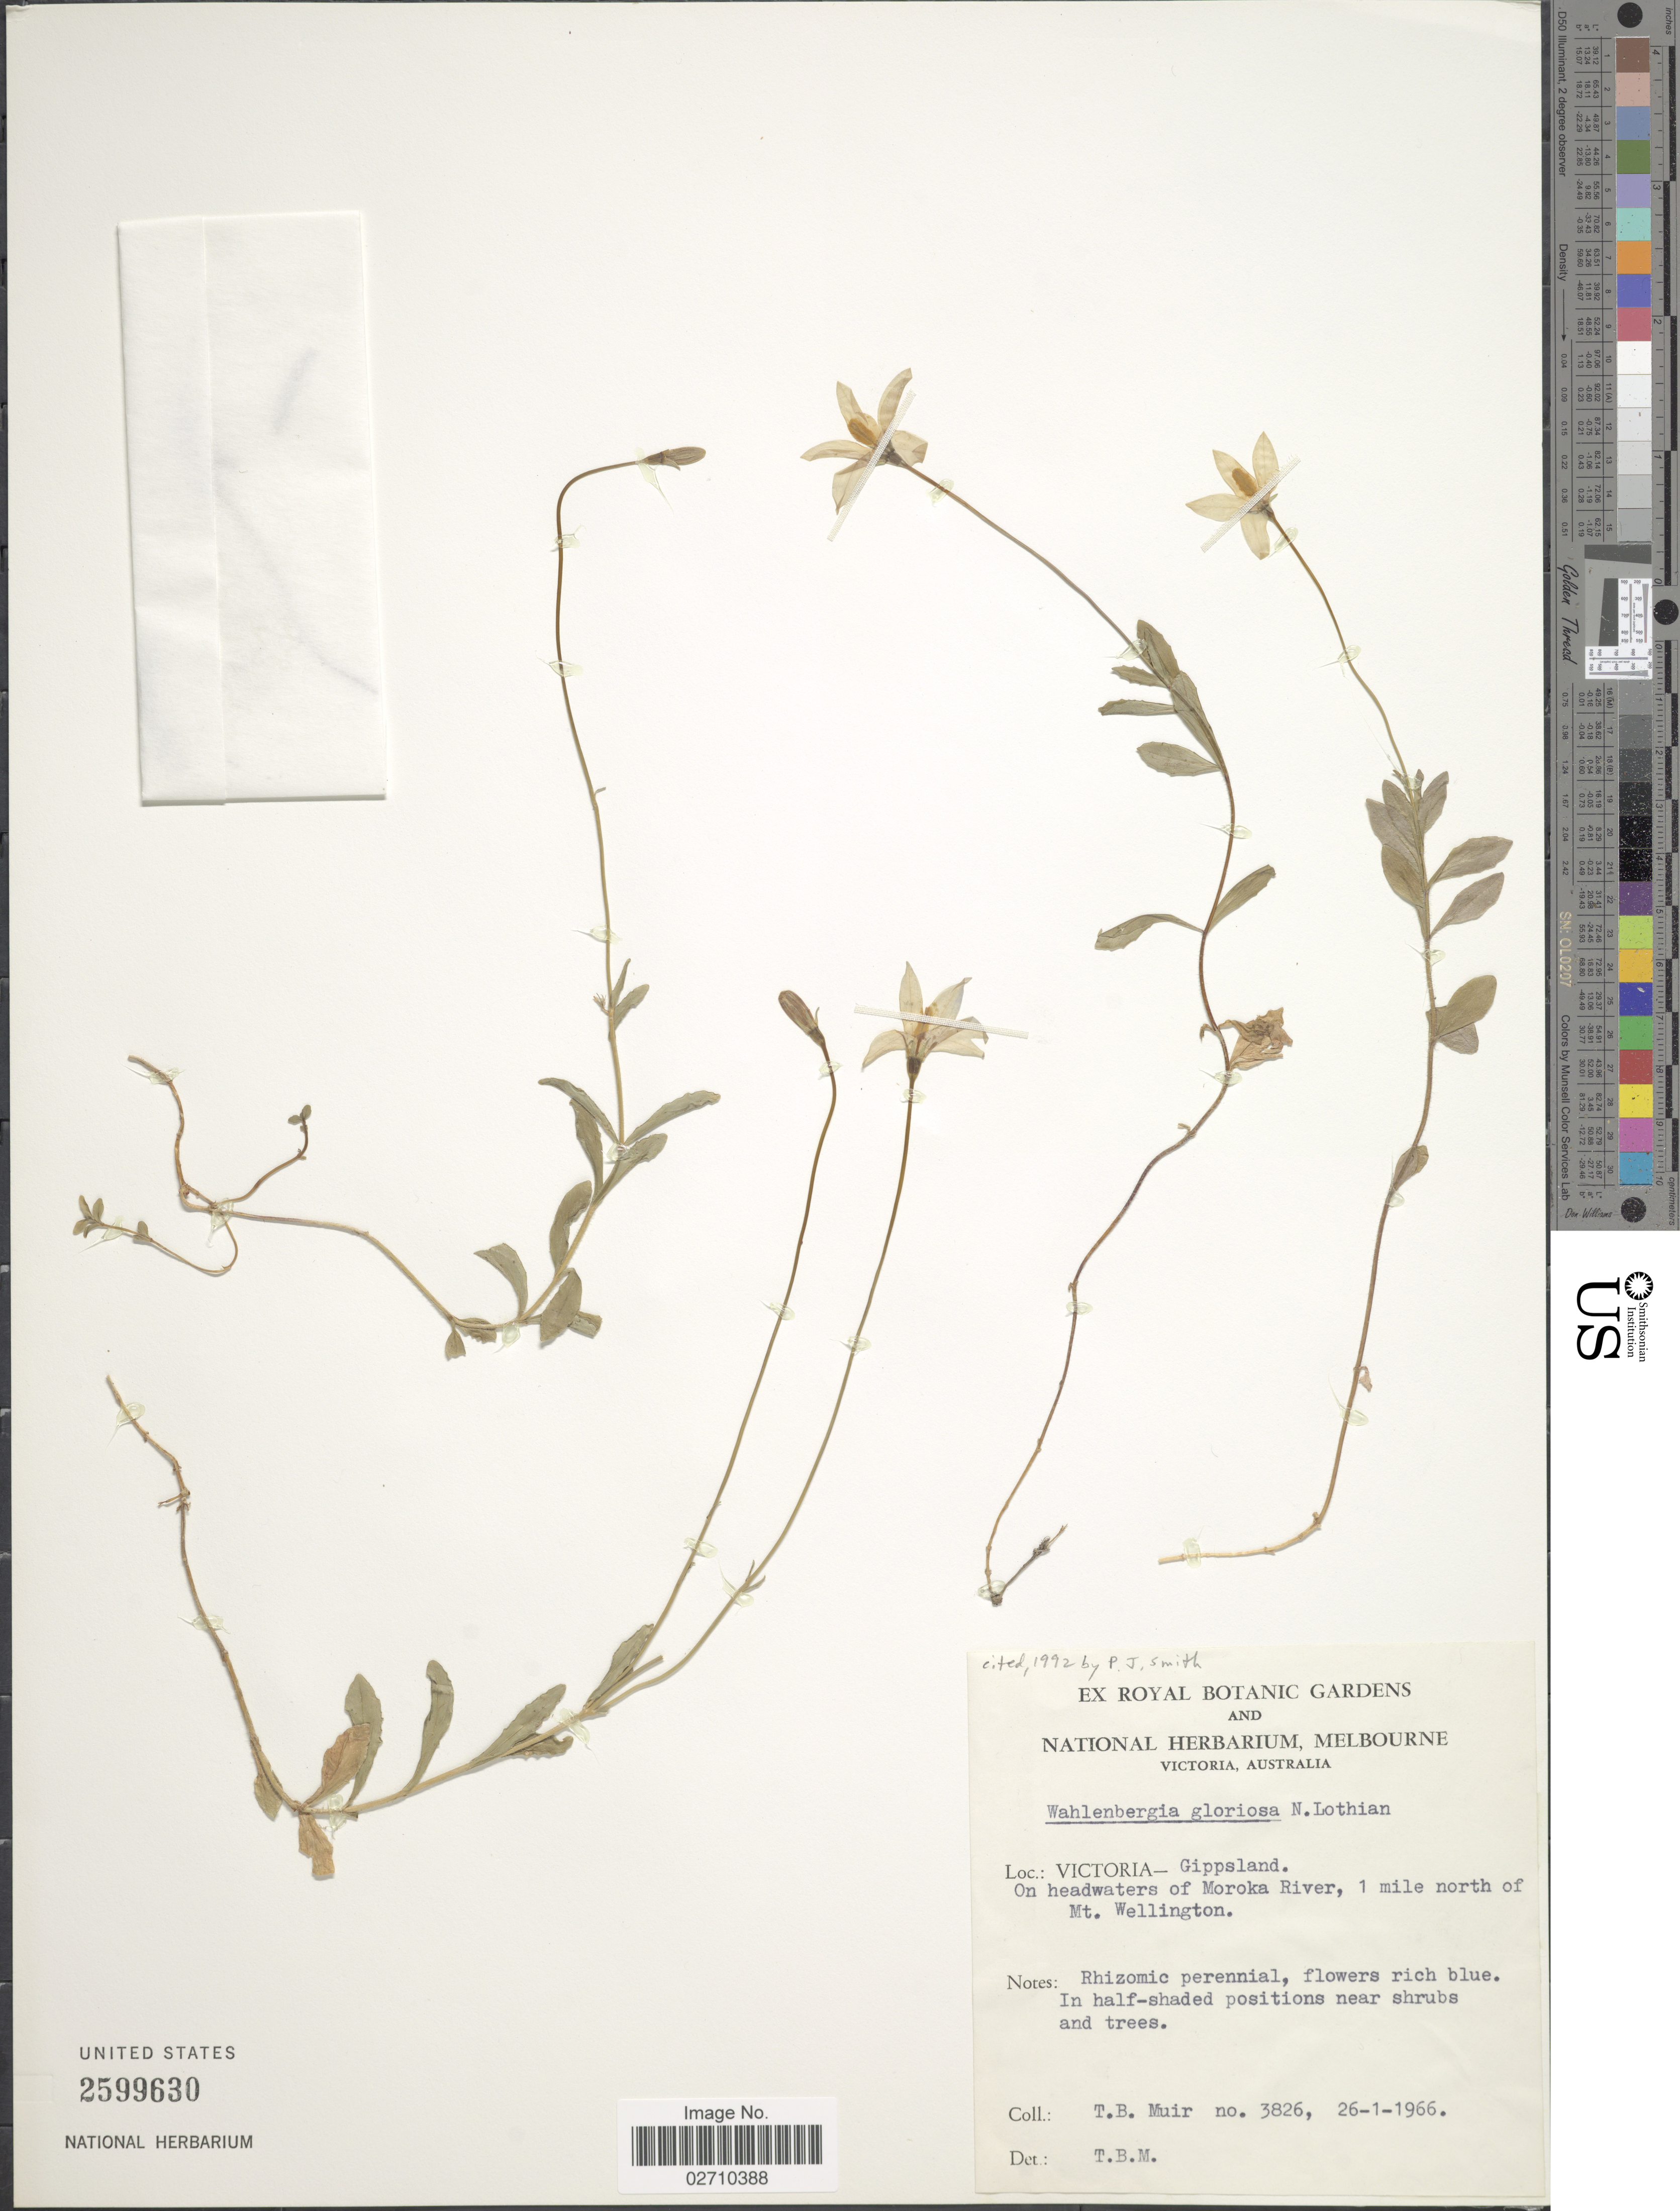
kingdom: Plantae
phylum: Tracheophyta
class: Magnoliopsida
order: Asterales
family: Campanulaceae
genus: Wahlenbergia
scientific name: Wahlenbergia gloriosa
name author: Lothian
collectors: T. Muir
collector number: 3826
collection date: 1966-01-26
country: Australia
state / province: Victoria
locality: Victoria- Gippsland. On headwaters of Moroka River, 1 mile north of Mt. Wellington.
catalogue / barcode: US 2599630